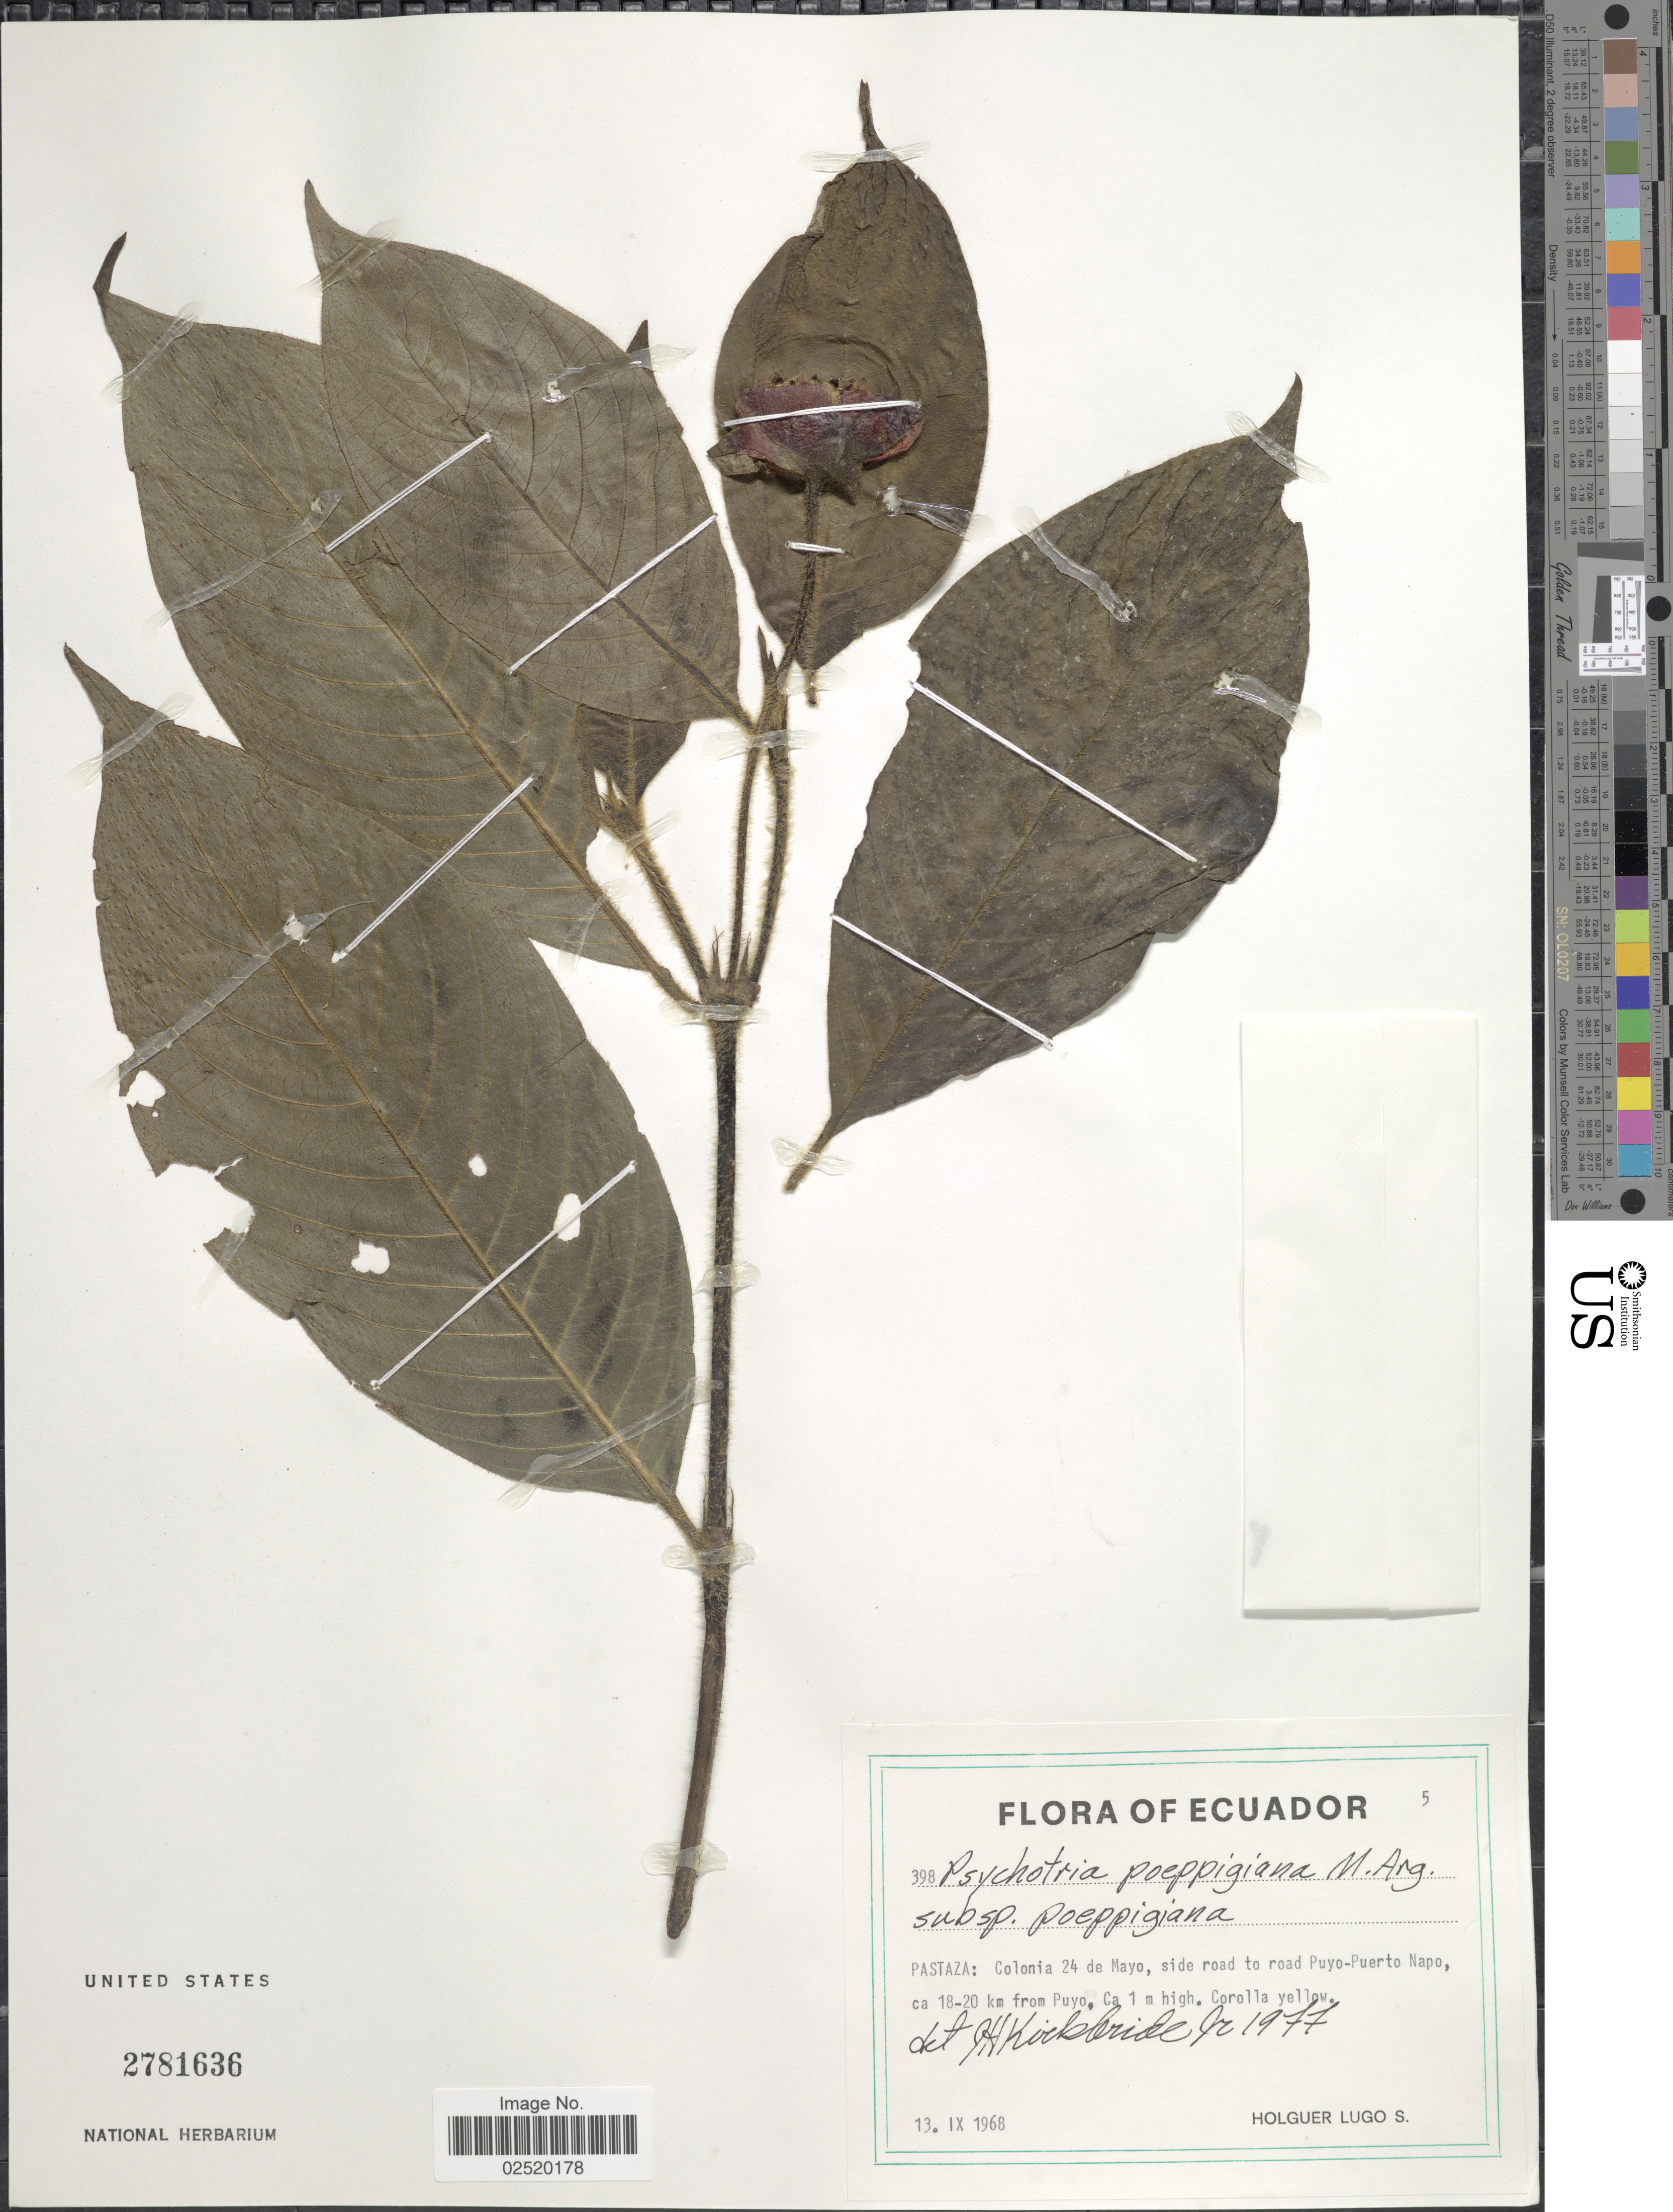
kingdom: Plantae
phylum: Tracheophyta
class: Magnoliopsida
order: Gentianales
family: Rubiaceae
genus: Psychotria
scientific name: Psychotria poeppigiana subsp. poeppigiana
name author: Müll. Arg.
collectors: H. Lugo S.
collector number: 398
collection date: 1968-09-13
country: Ecuador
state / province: Pastaza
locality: Pastaza: Colonia 24 de Mayo, side road to road Puyo-Puerto Napo, 18-20 km from Puyo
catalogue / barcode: US 2781636